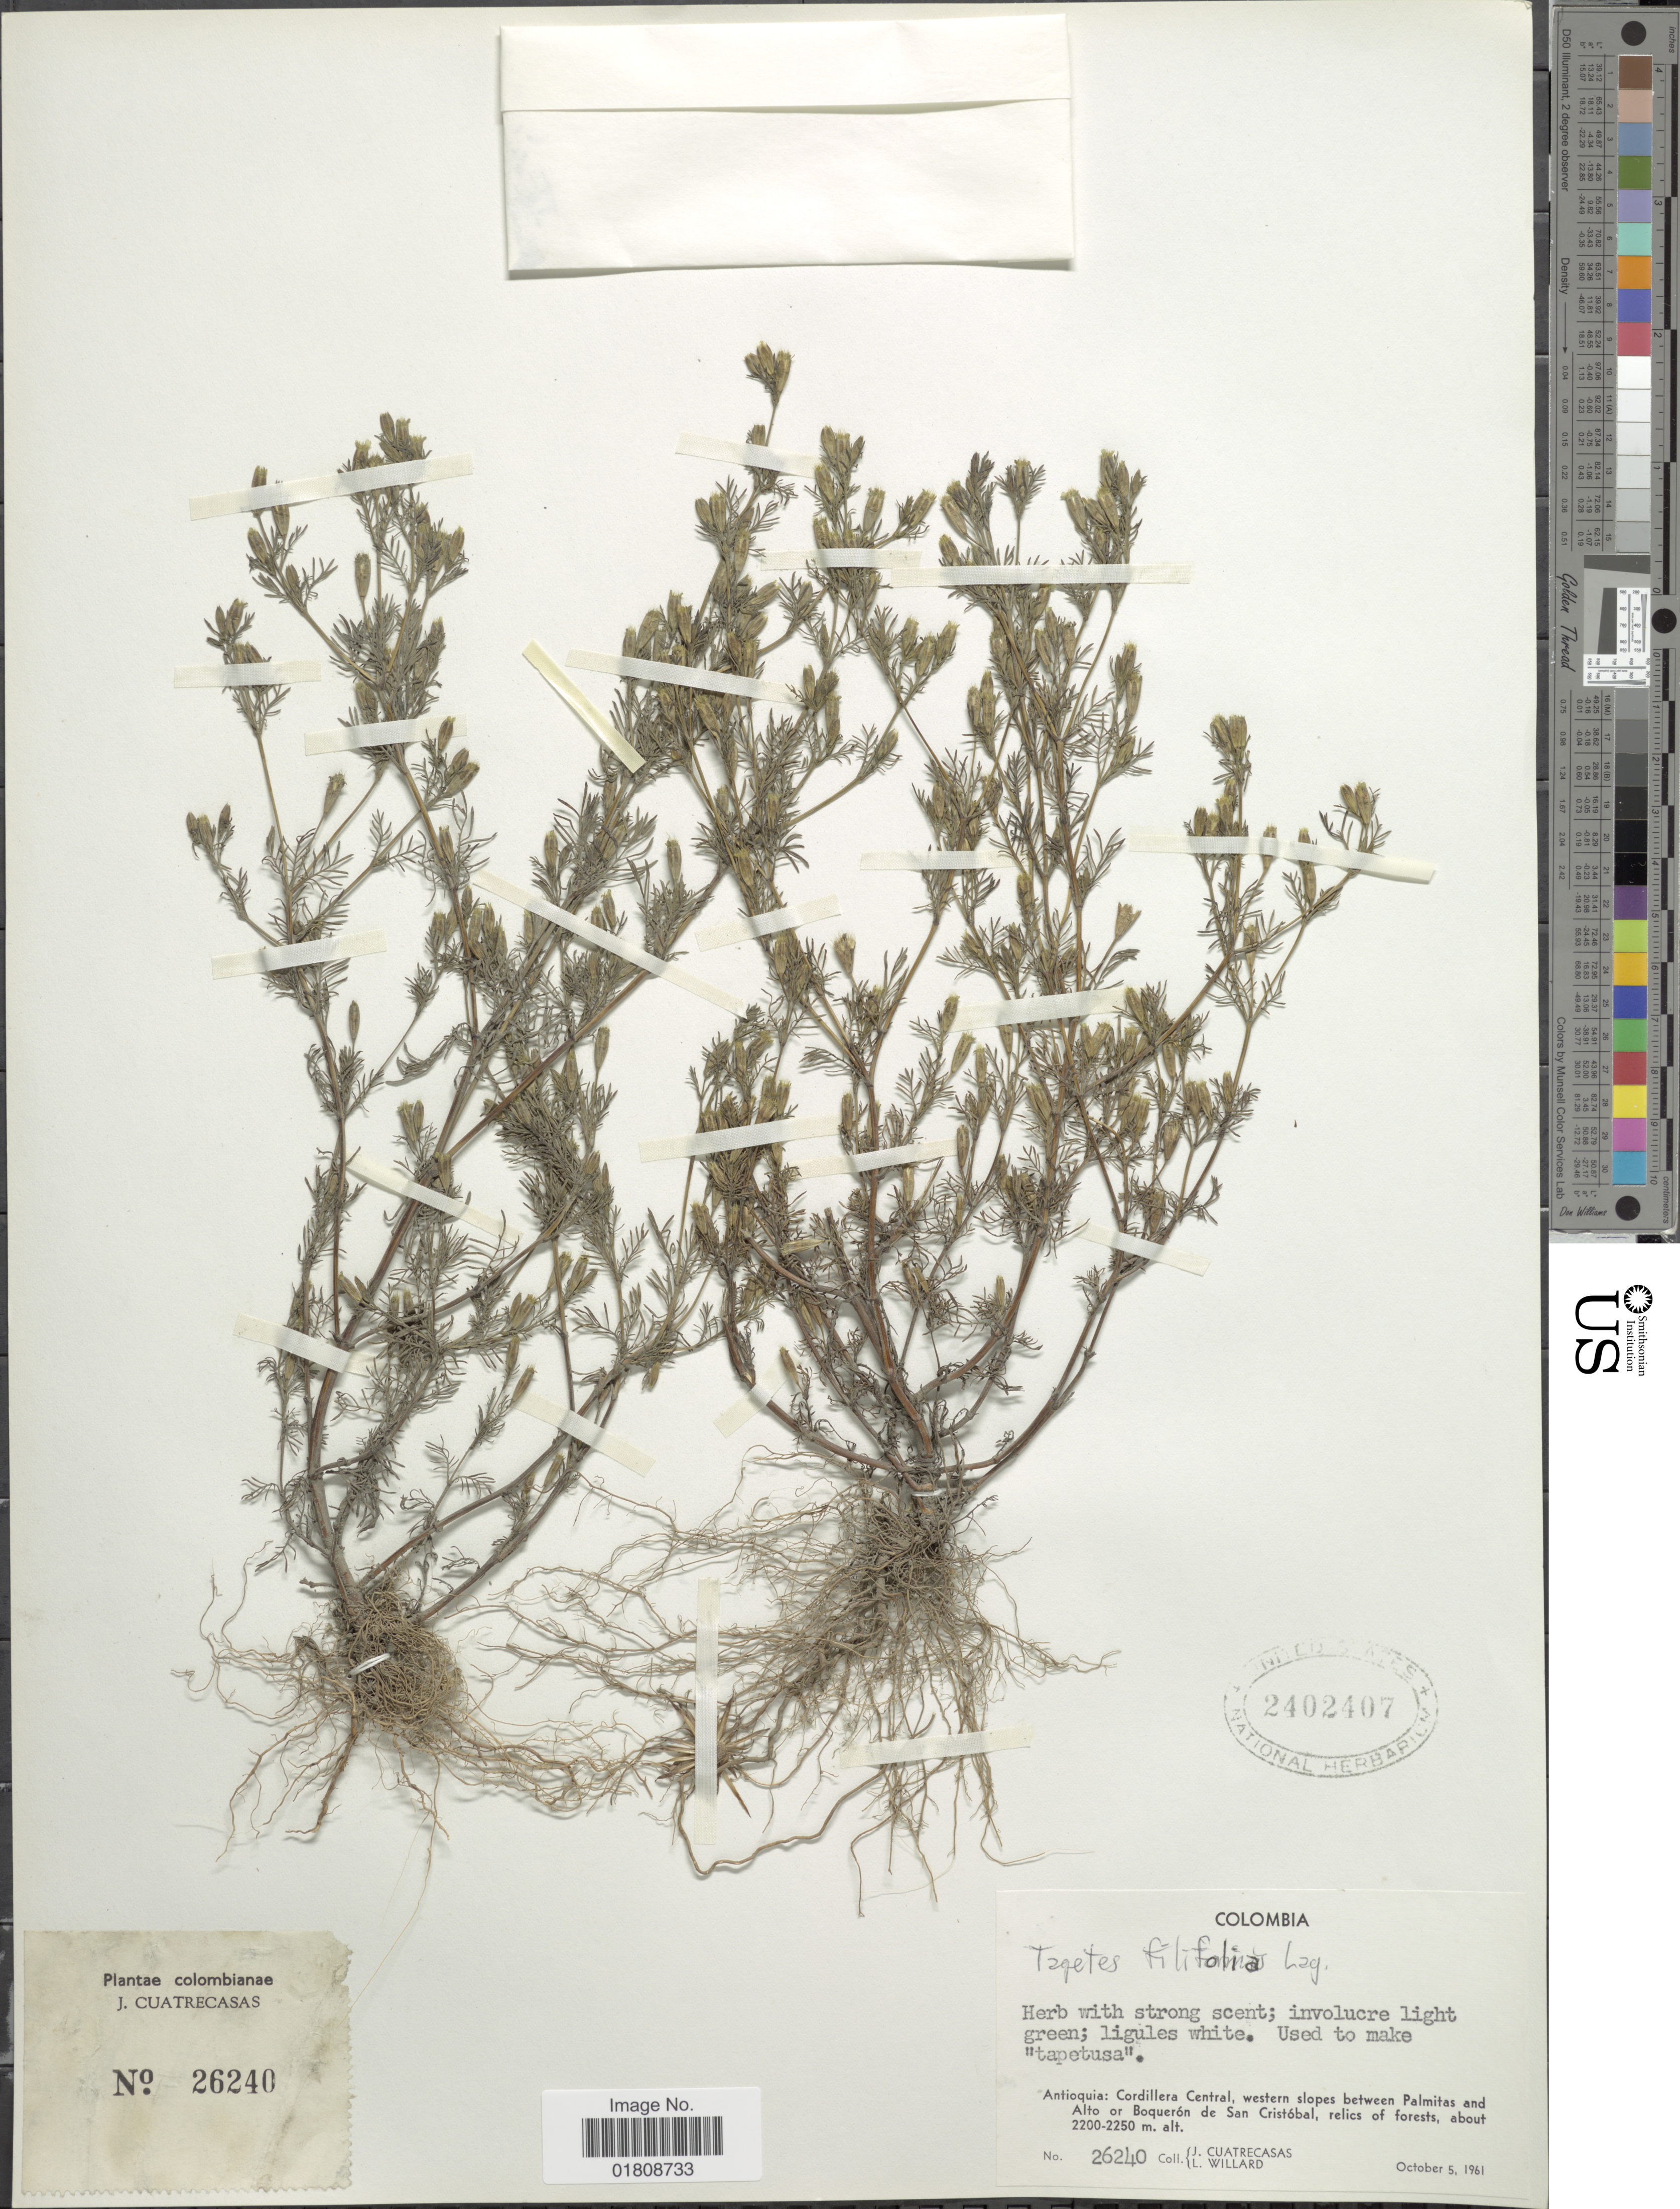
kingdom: Plantae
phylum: Tracheophyta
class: Magnoliopsida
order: Asterales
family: Asteraceae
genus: Tagetes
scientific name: Tagetes filifolia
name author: Lag.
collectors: J. Cuatrecasas & L. Willard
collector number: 26240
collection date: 1961-10-05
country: Colombia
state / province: Antioquia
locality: Cordillera Central, western slopes between Palmitas and Alto or Boqueron de San Cristobal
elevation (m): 2200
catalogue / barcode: US 2402407